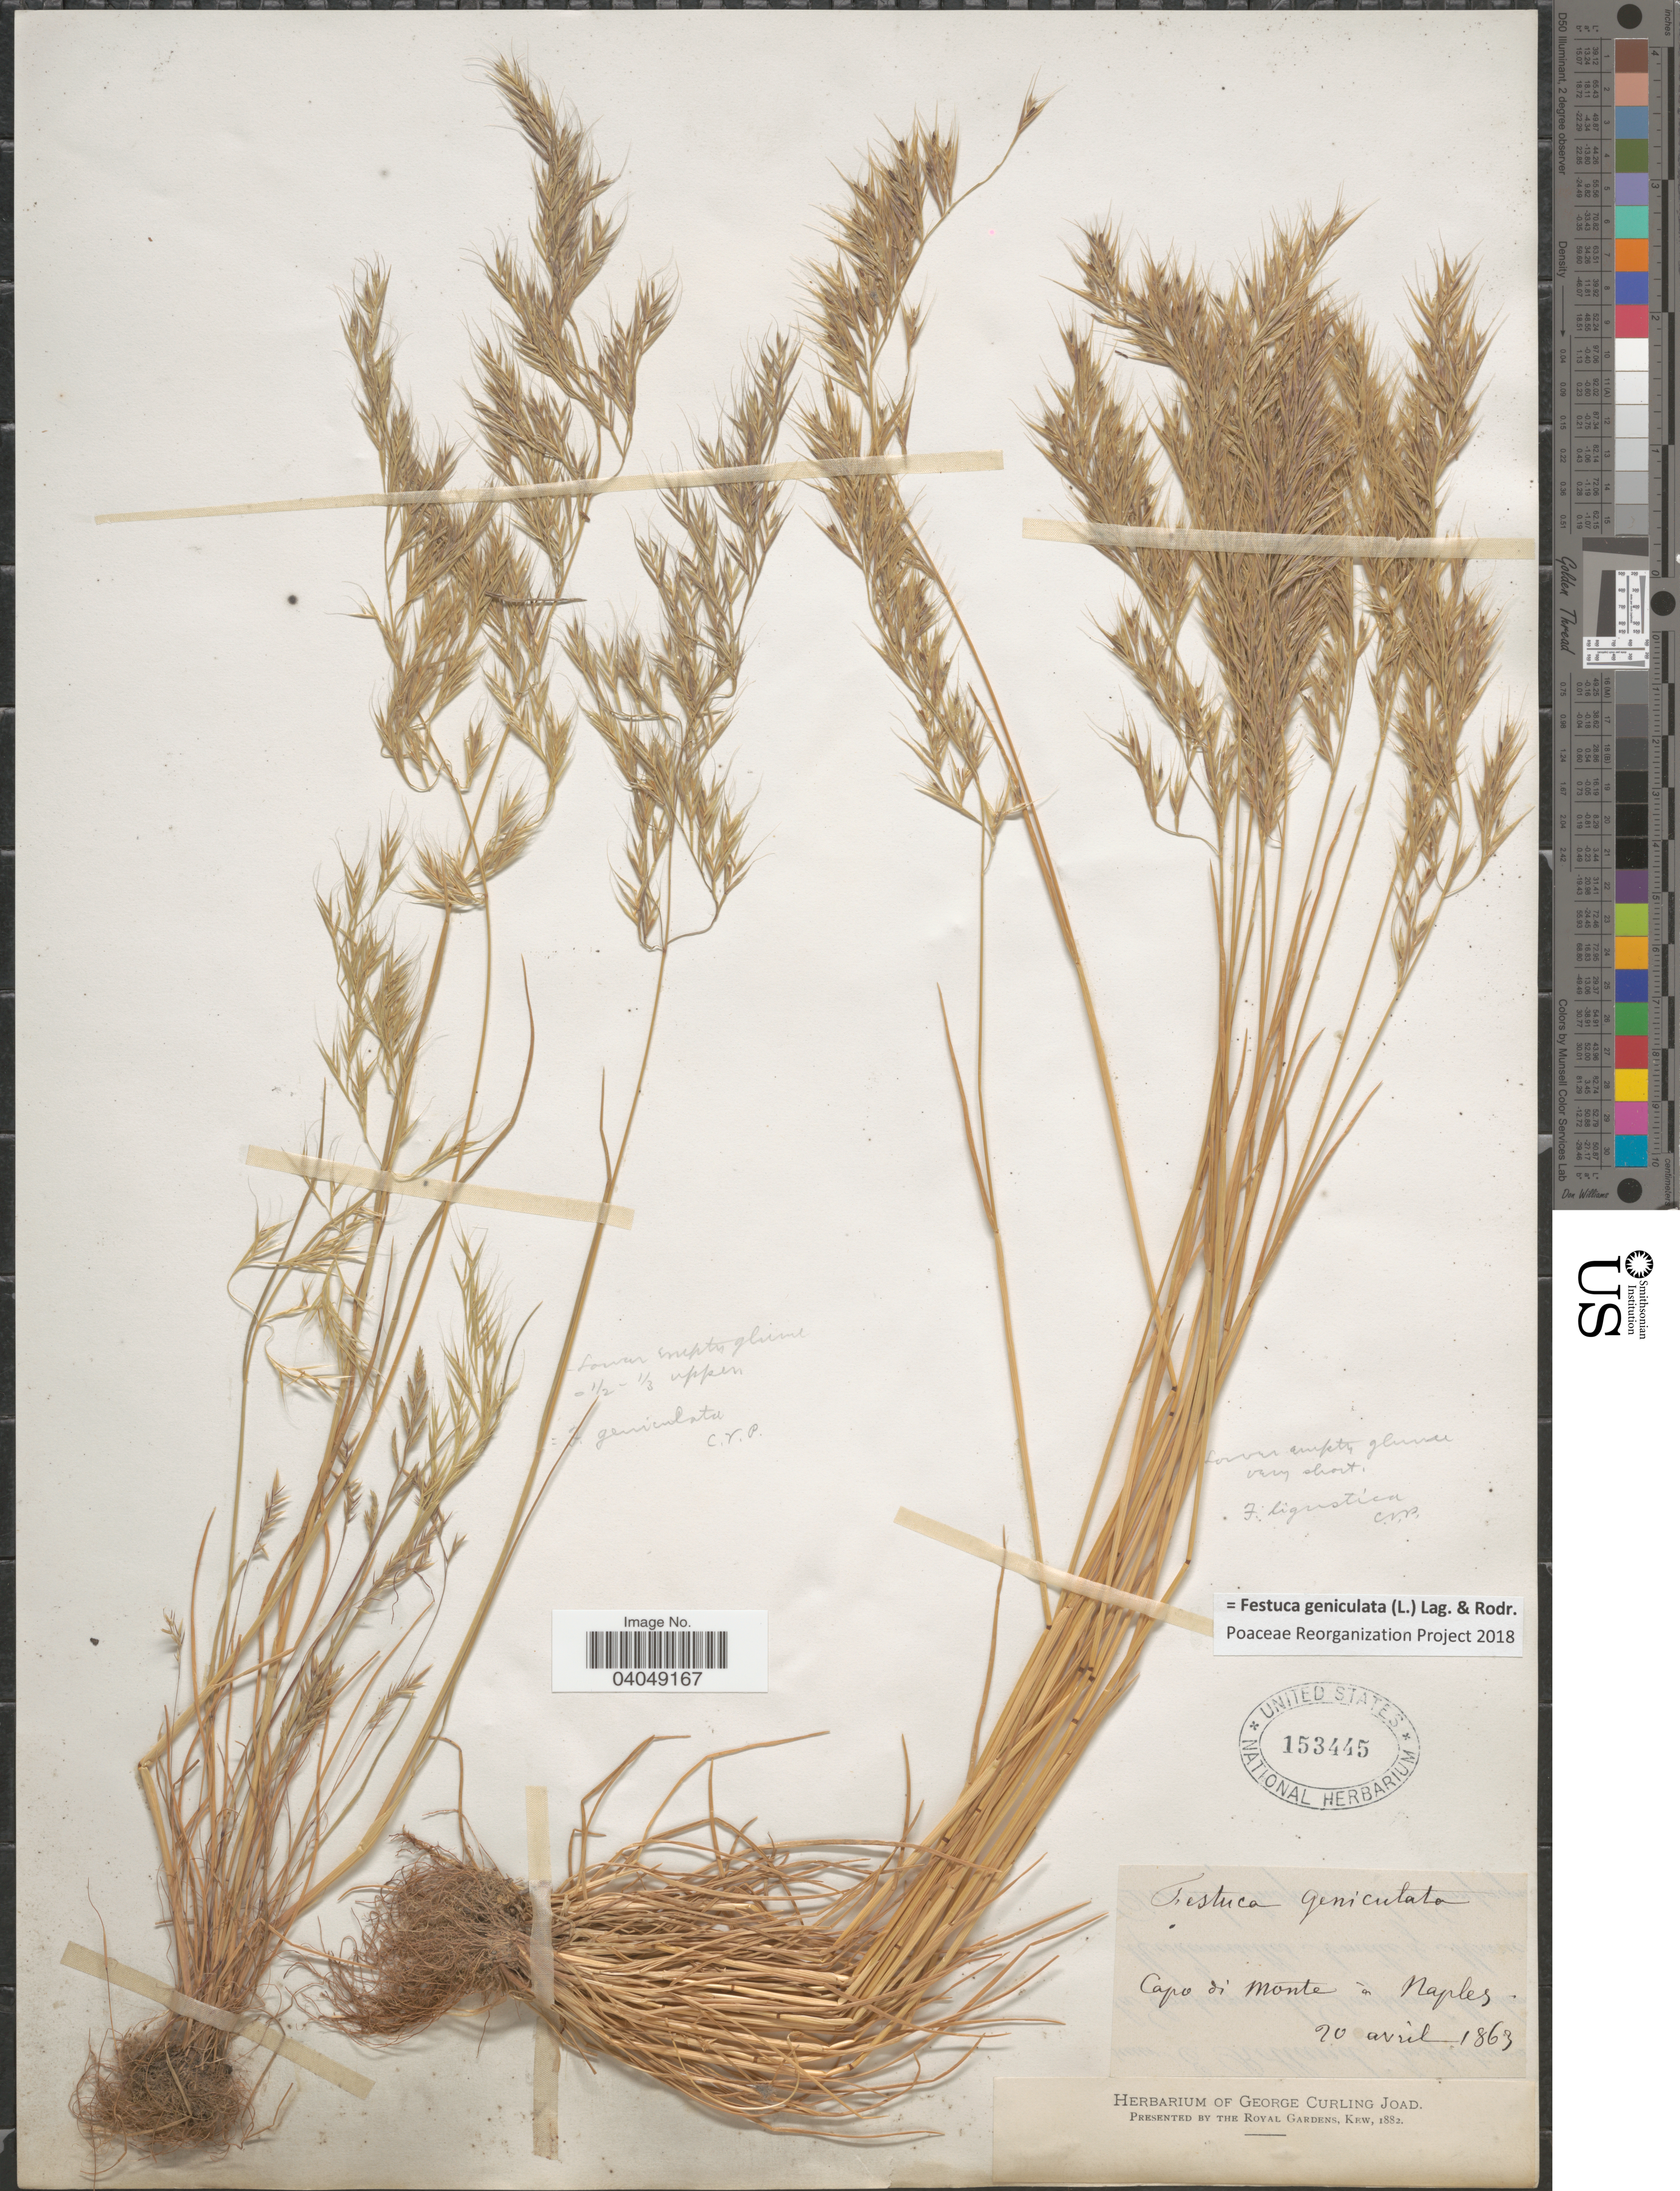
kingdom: Plantae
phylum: Tracheophyta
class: Liliopsida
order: Poales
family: Poaceae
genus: Festuca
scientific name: Festuca geniculata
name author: (L.) Lag. & Rodr.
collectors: ex herb. George Curling Joad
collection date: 1863-04-20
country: Italy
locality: Capo di Monte à Naples.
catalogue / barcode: US 153445